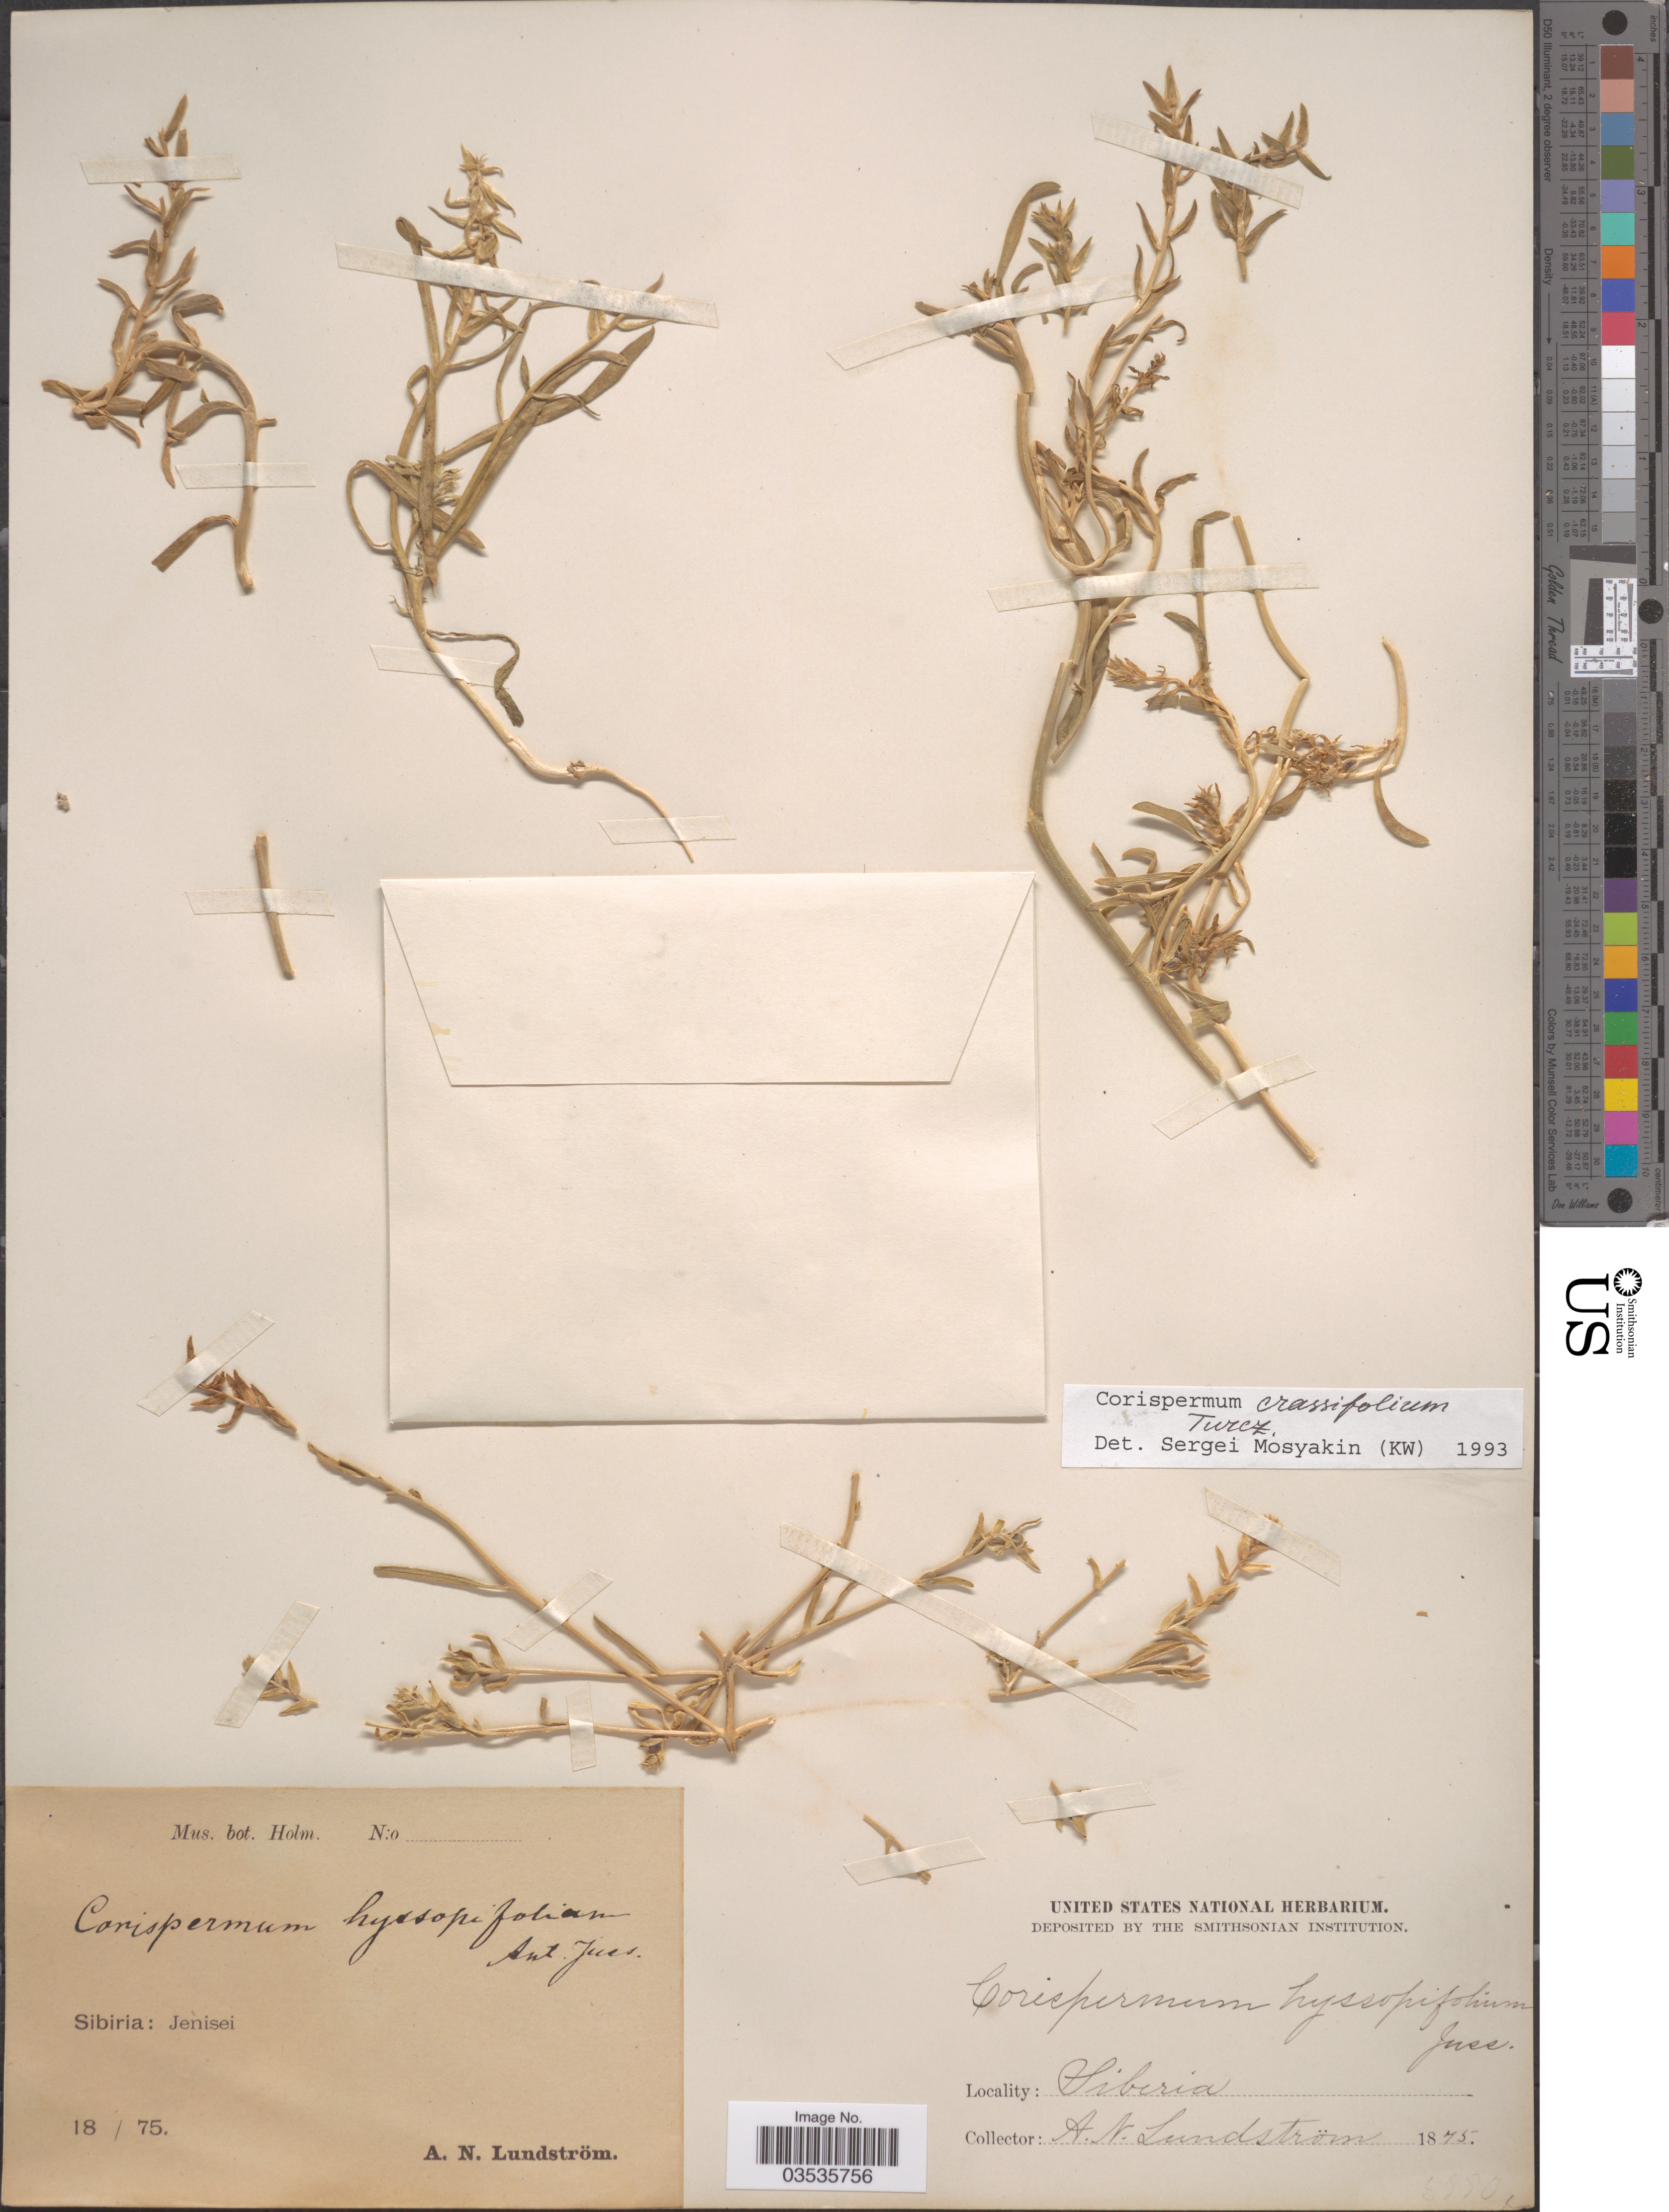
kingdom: Plantae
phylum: Tracheophyta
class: Magnoliopsida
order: Caryophyllales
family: Amaranthaceae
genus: Corispermum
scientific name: Corispermum crassifolium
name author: Turcz.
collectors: A. N. Lundstrom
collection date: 1875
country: Russian Federation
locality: Sibiria: Jenisei.